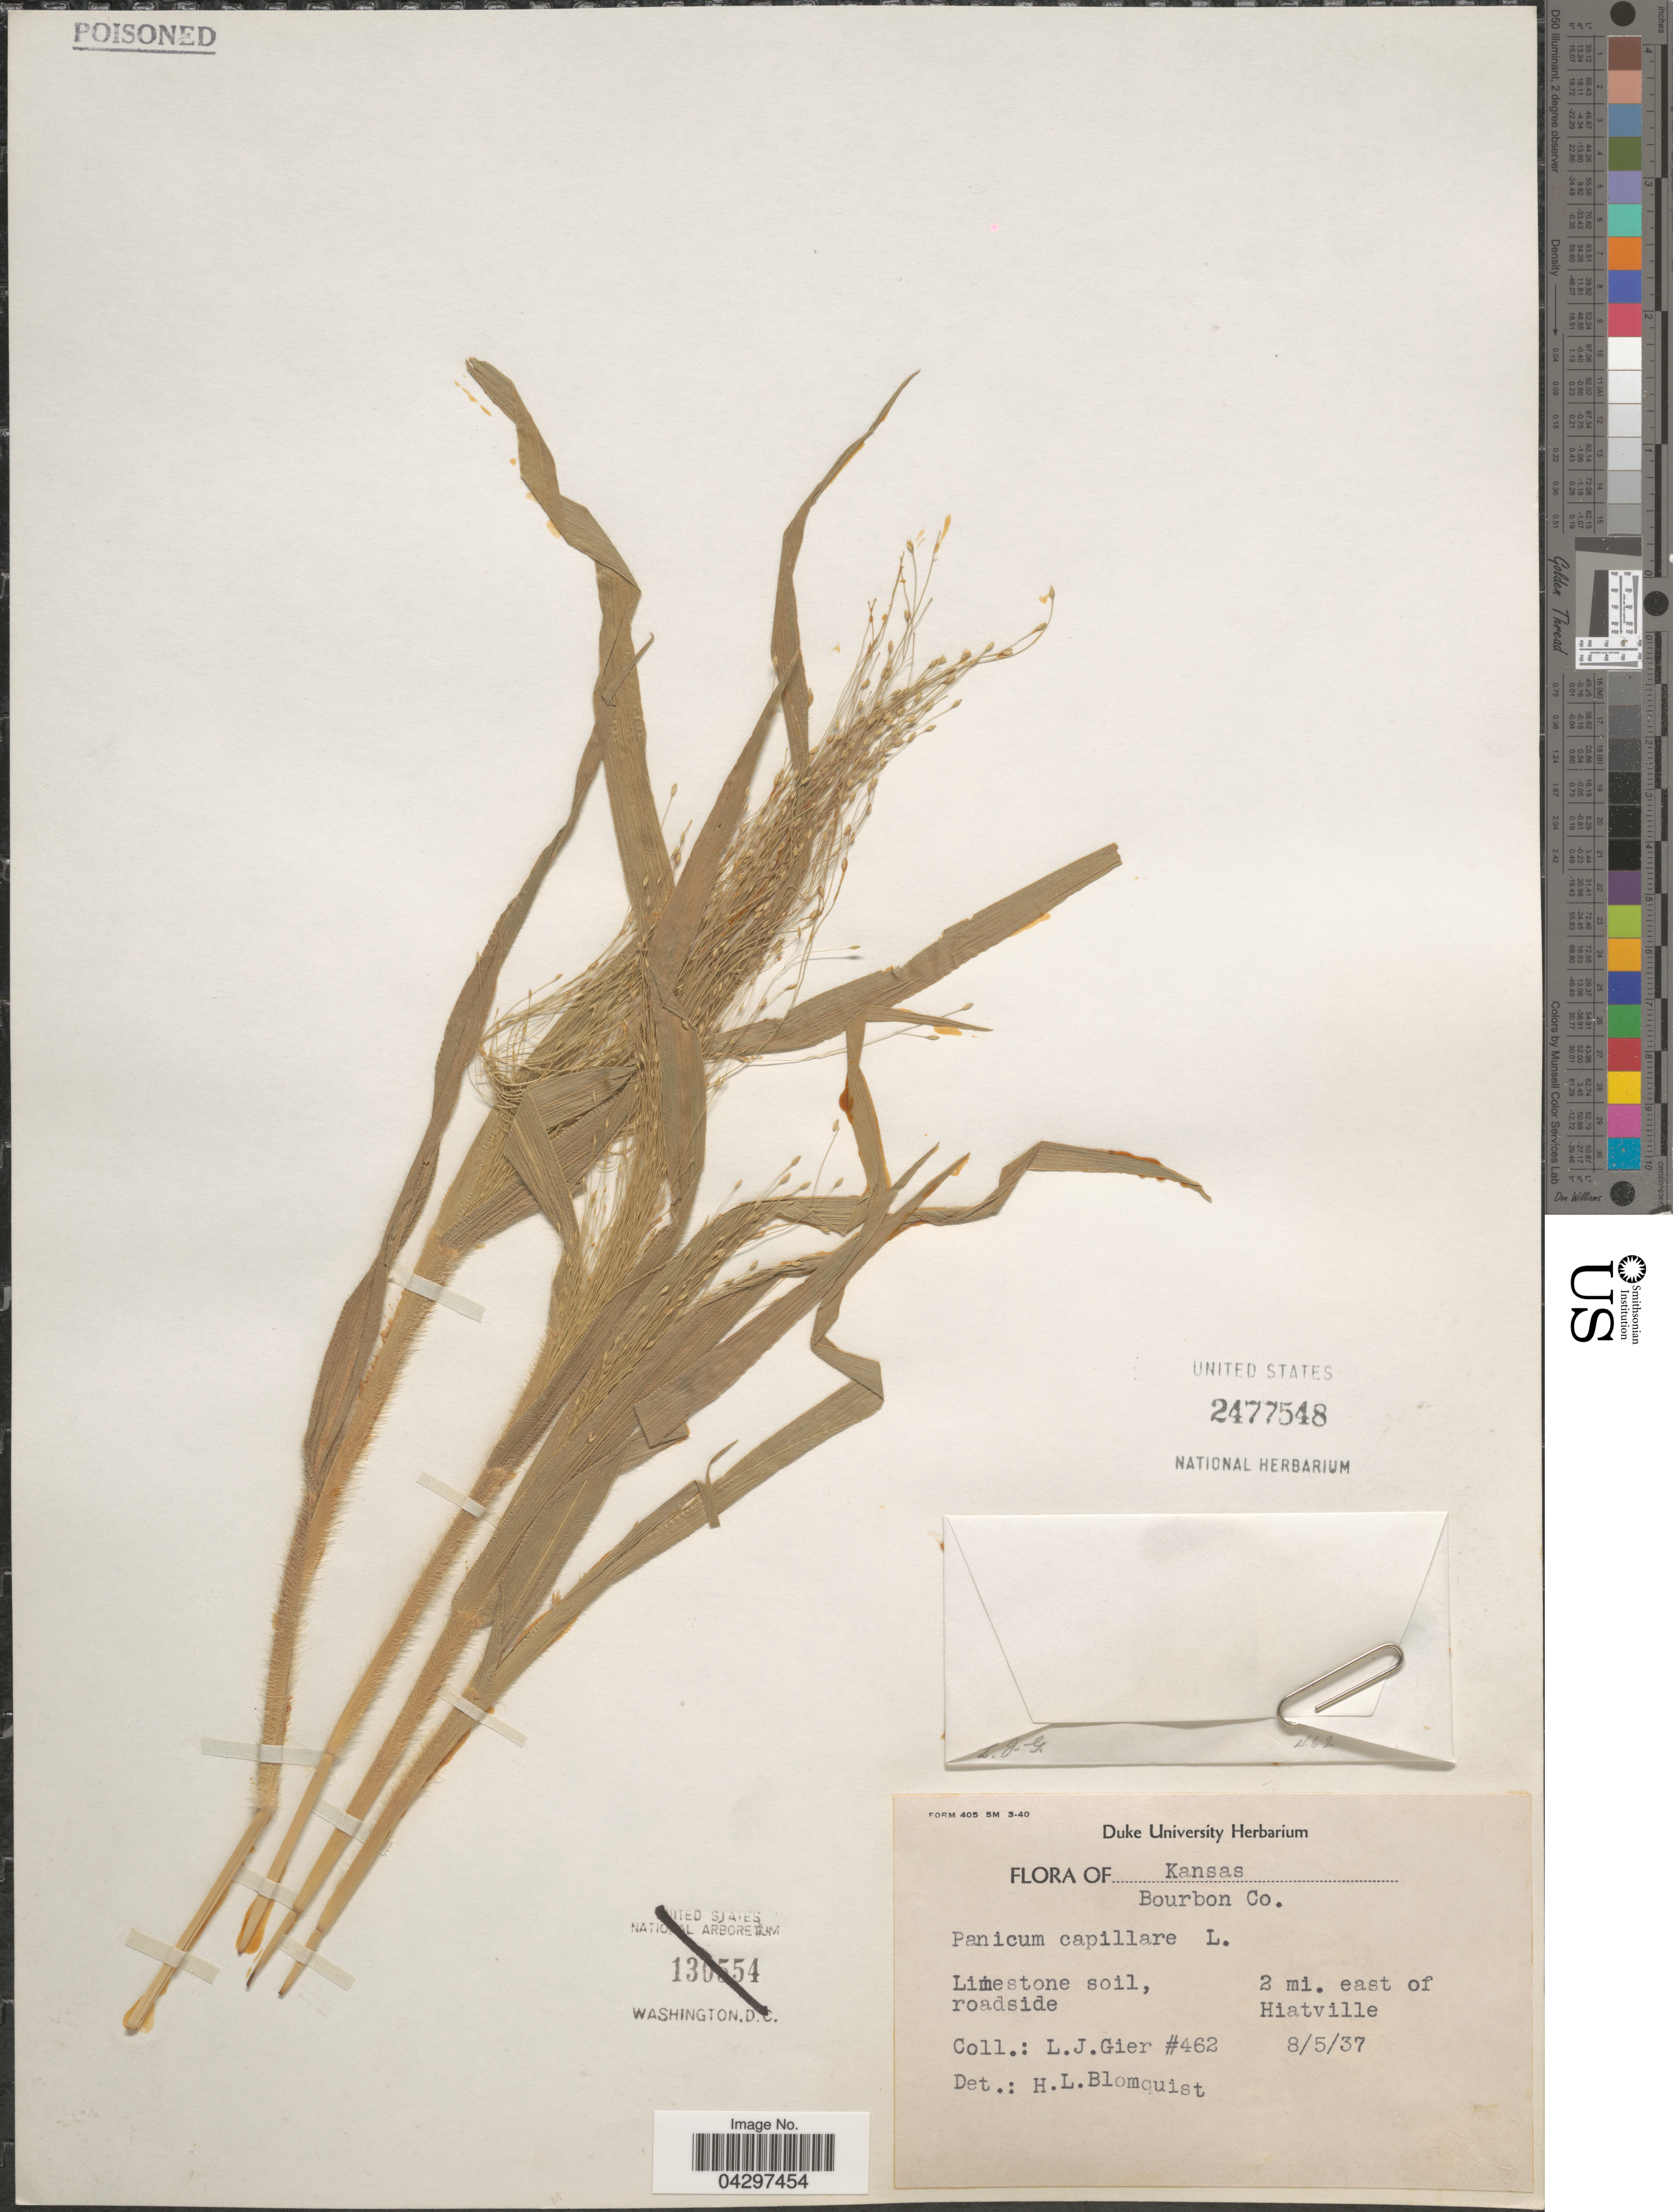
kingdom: Plantae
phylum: Tracheophyta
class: Liliopsida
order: Poales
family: Poaceae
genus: Panicum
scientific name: Panicum capillare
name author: L.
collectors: L. Gier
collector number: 462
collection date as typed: Transcribed d/m/y: 5/8/37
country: United States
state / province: Kansas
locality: Bourbon Co. 2 mi. east of Hiatville.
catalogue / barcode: US 2477548